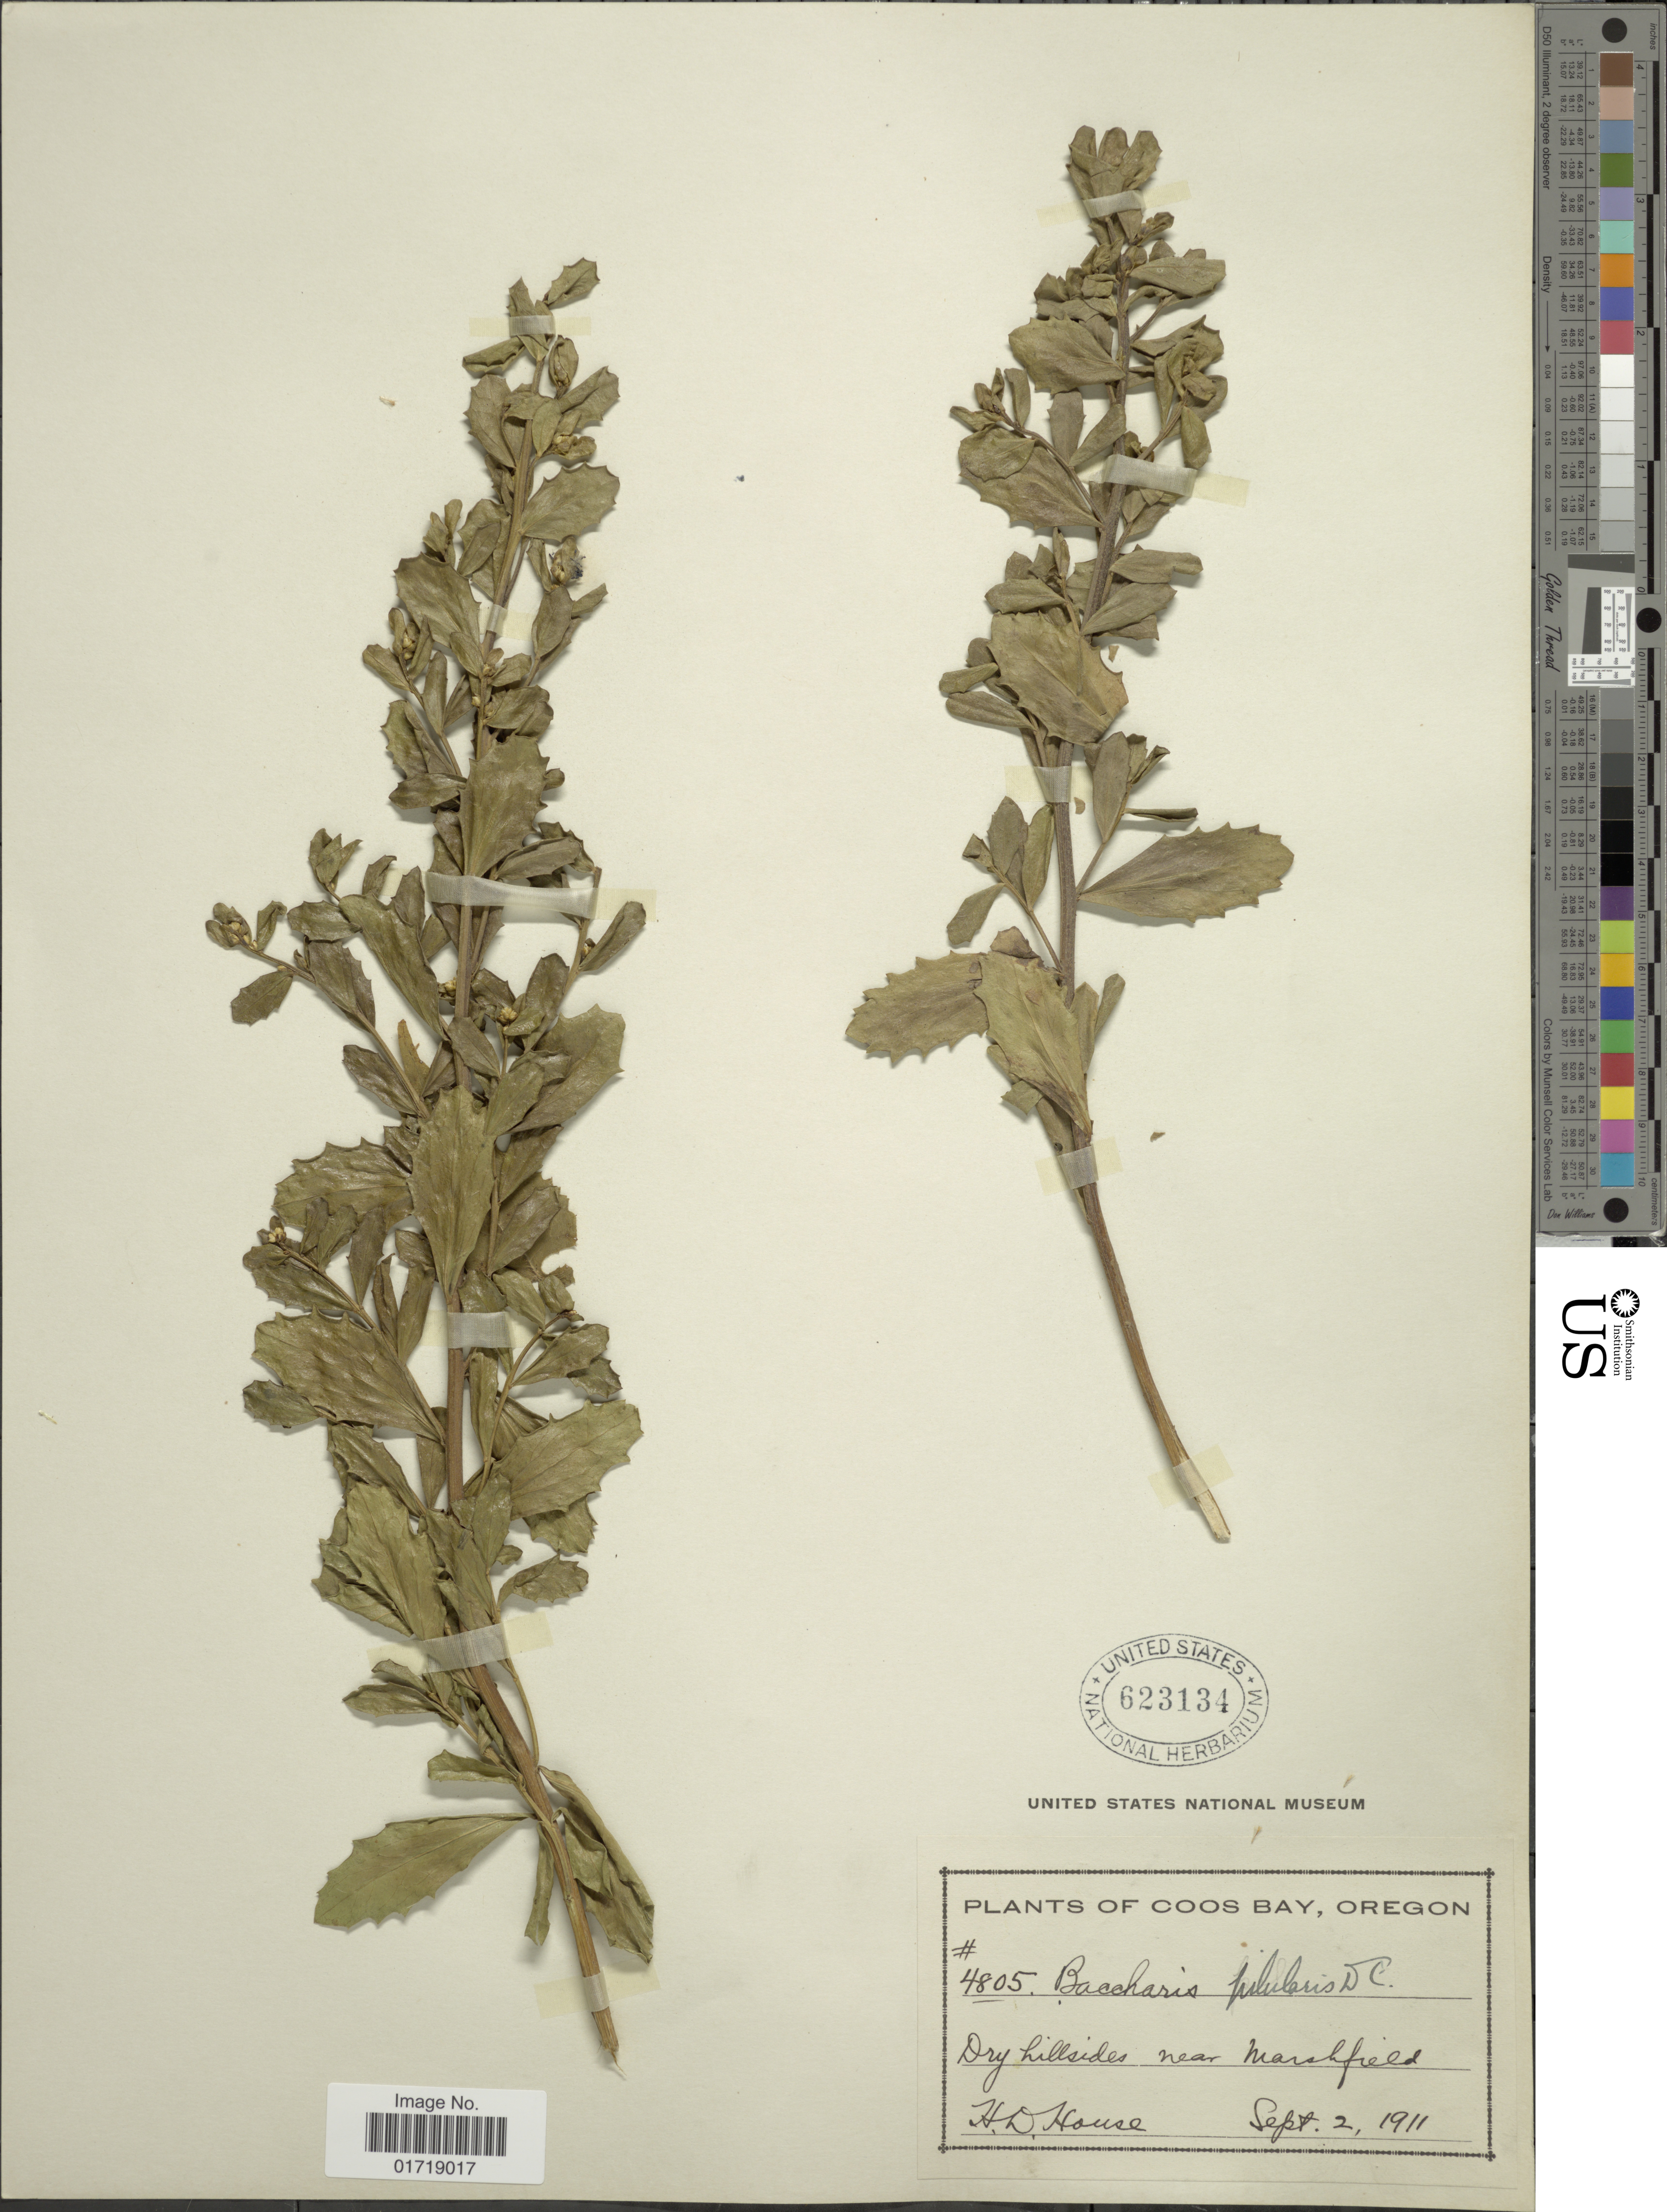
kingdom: Plantae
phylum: Tracheophyta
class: Magnoliopsida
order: Asterales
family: Asteraceae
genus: Baccharis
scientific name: Baccharis pilularis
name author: DC.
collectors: H. D. House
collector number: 4805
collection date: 1911-09-02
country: United States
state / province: Oregon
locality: Coos Bay, Orgeon, Dry hillsides near Marshfield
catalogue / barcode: US 623134